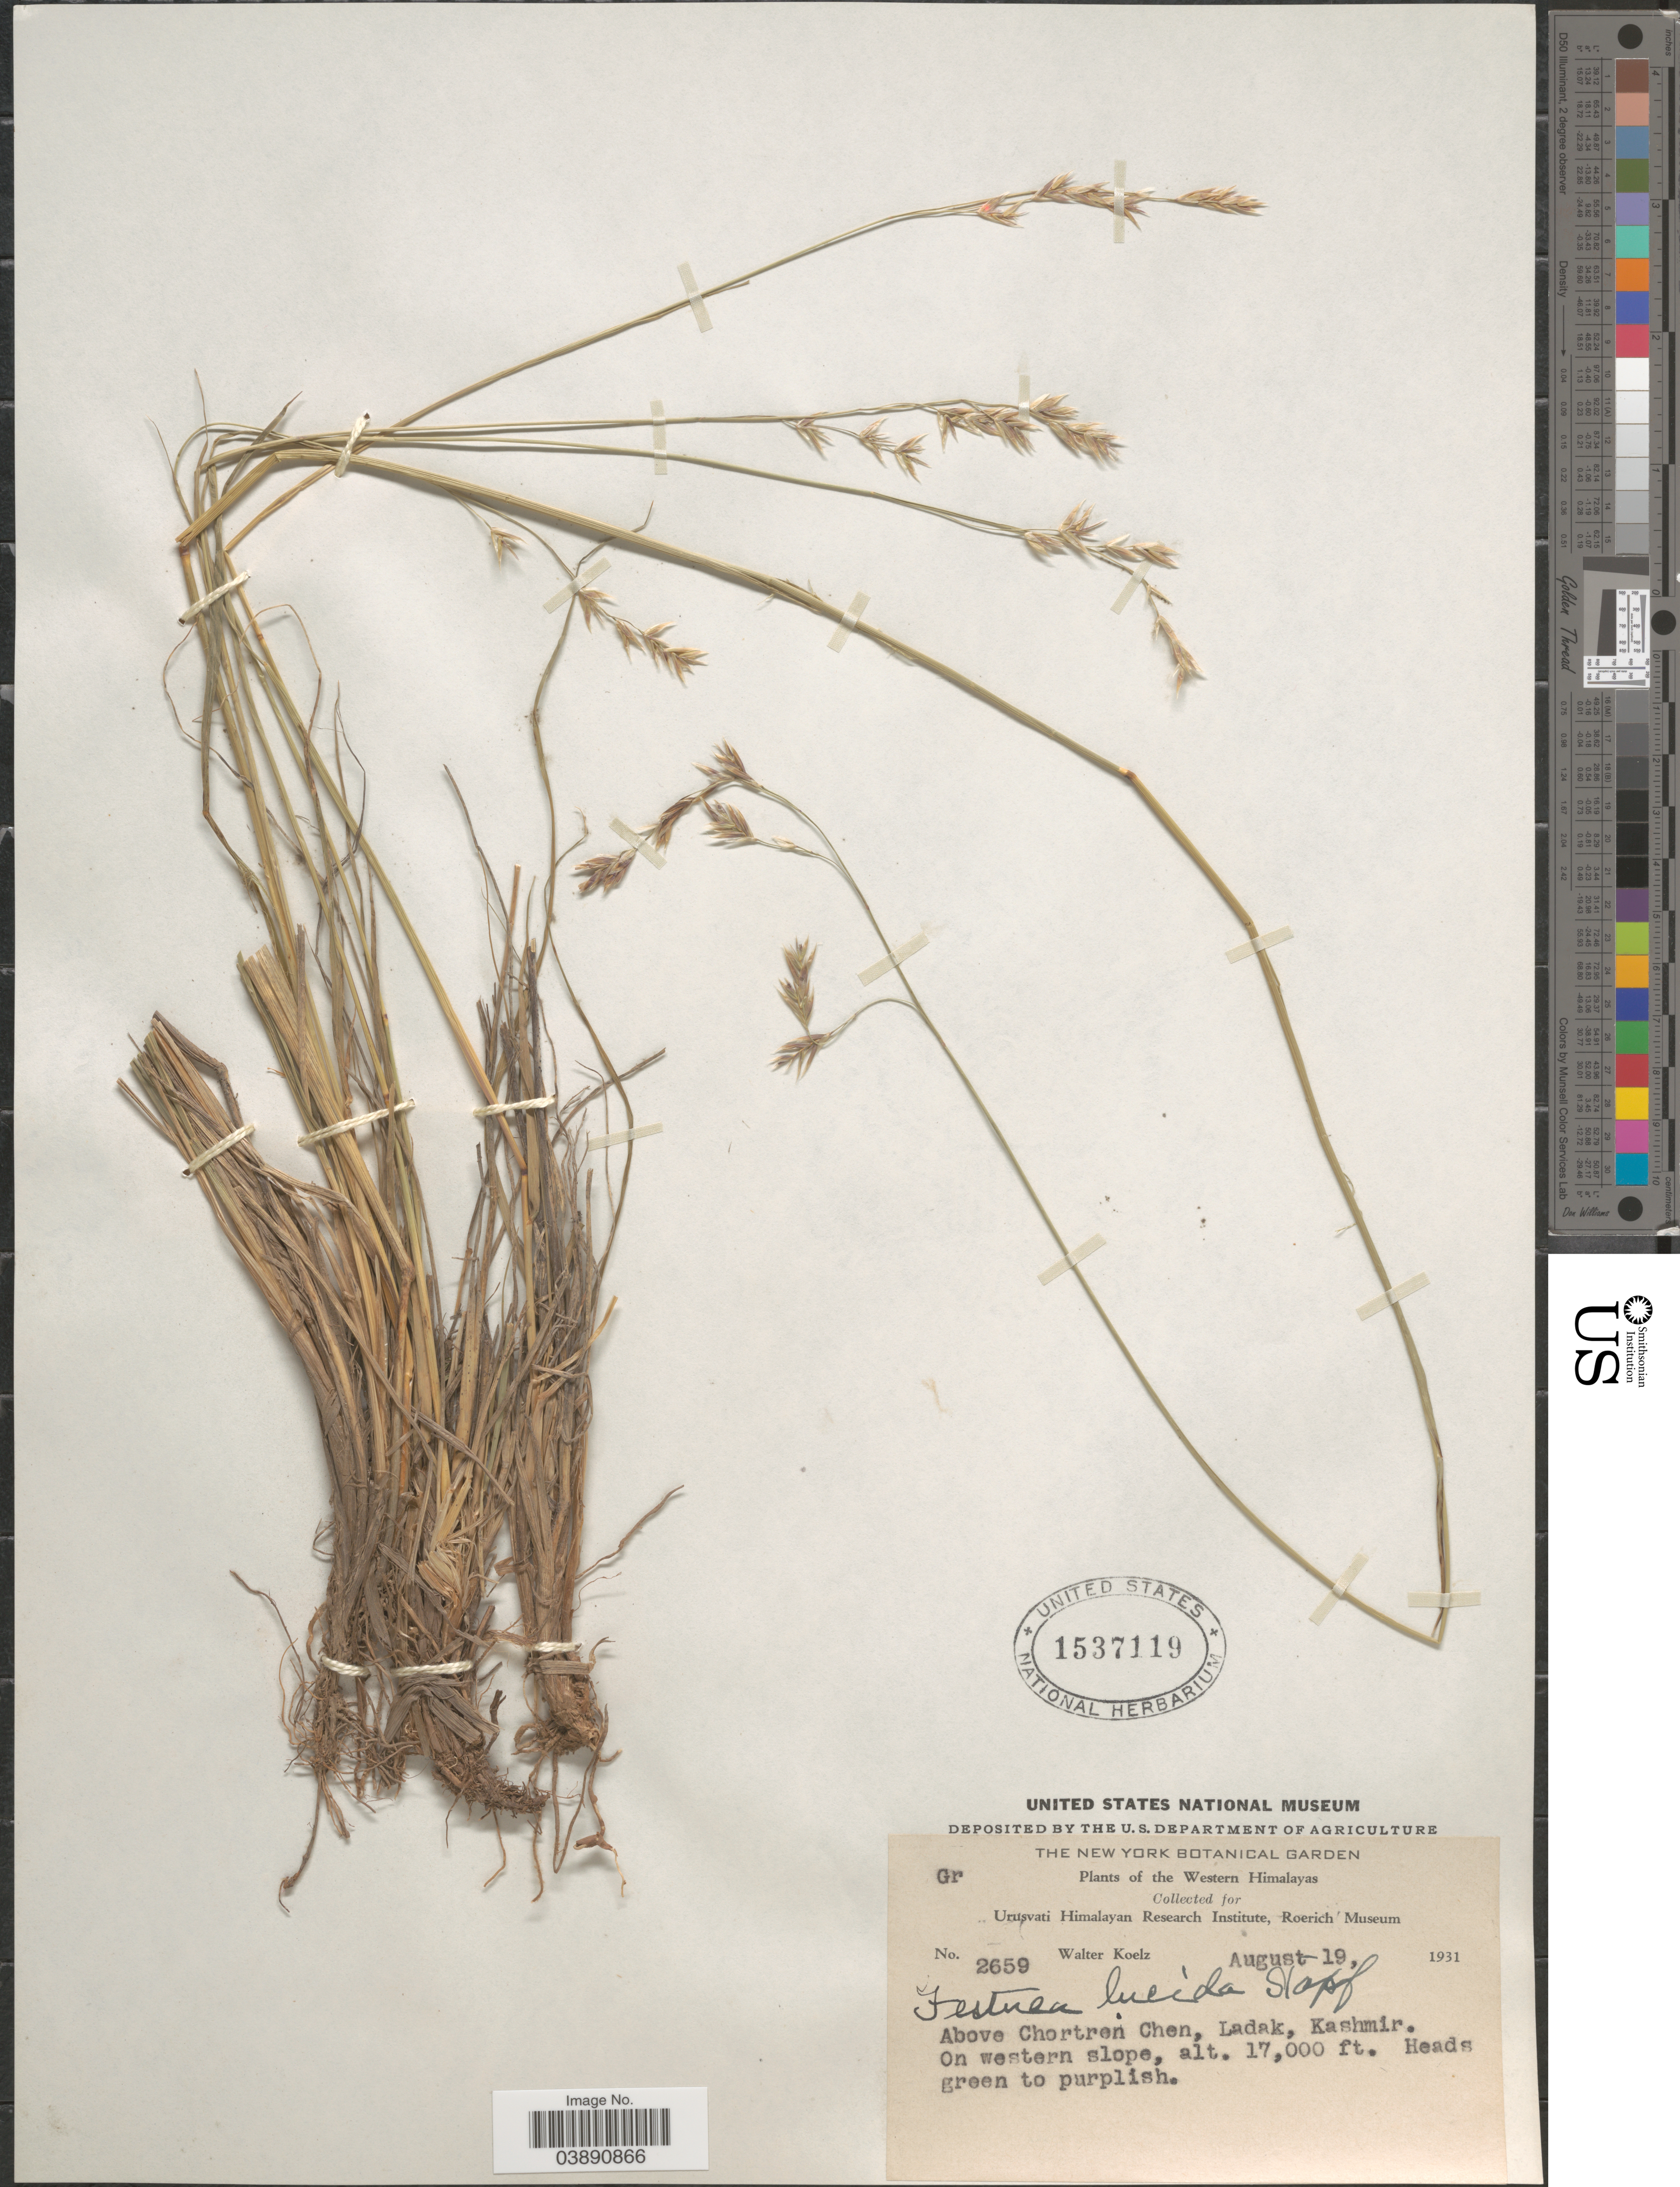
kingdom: Plantae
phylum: Tracheophyta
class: Liliopsida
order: Poales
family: Poaceae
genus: Festuca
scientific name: Festuca lucida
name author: Stapf & Hook. f.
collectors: W. N. Koelz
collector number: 2659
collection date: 1931-08-19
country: India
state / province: Ladakh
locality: Western Himalayas. Above Chortren Chen, Ladak, Kashmir. On western slope.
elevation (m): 5182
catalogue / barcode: US 1537119